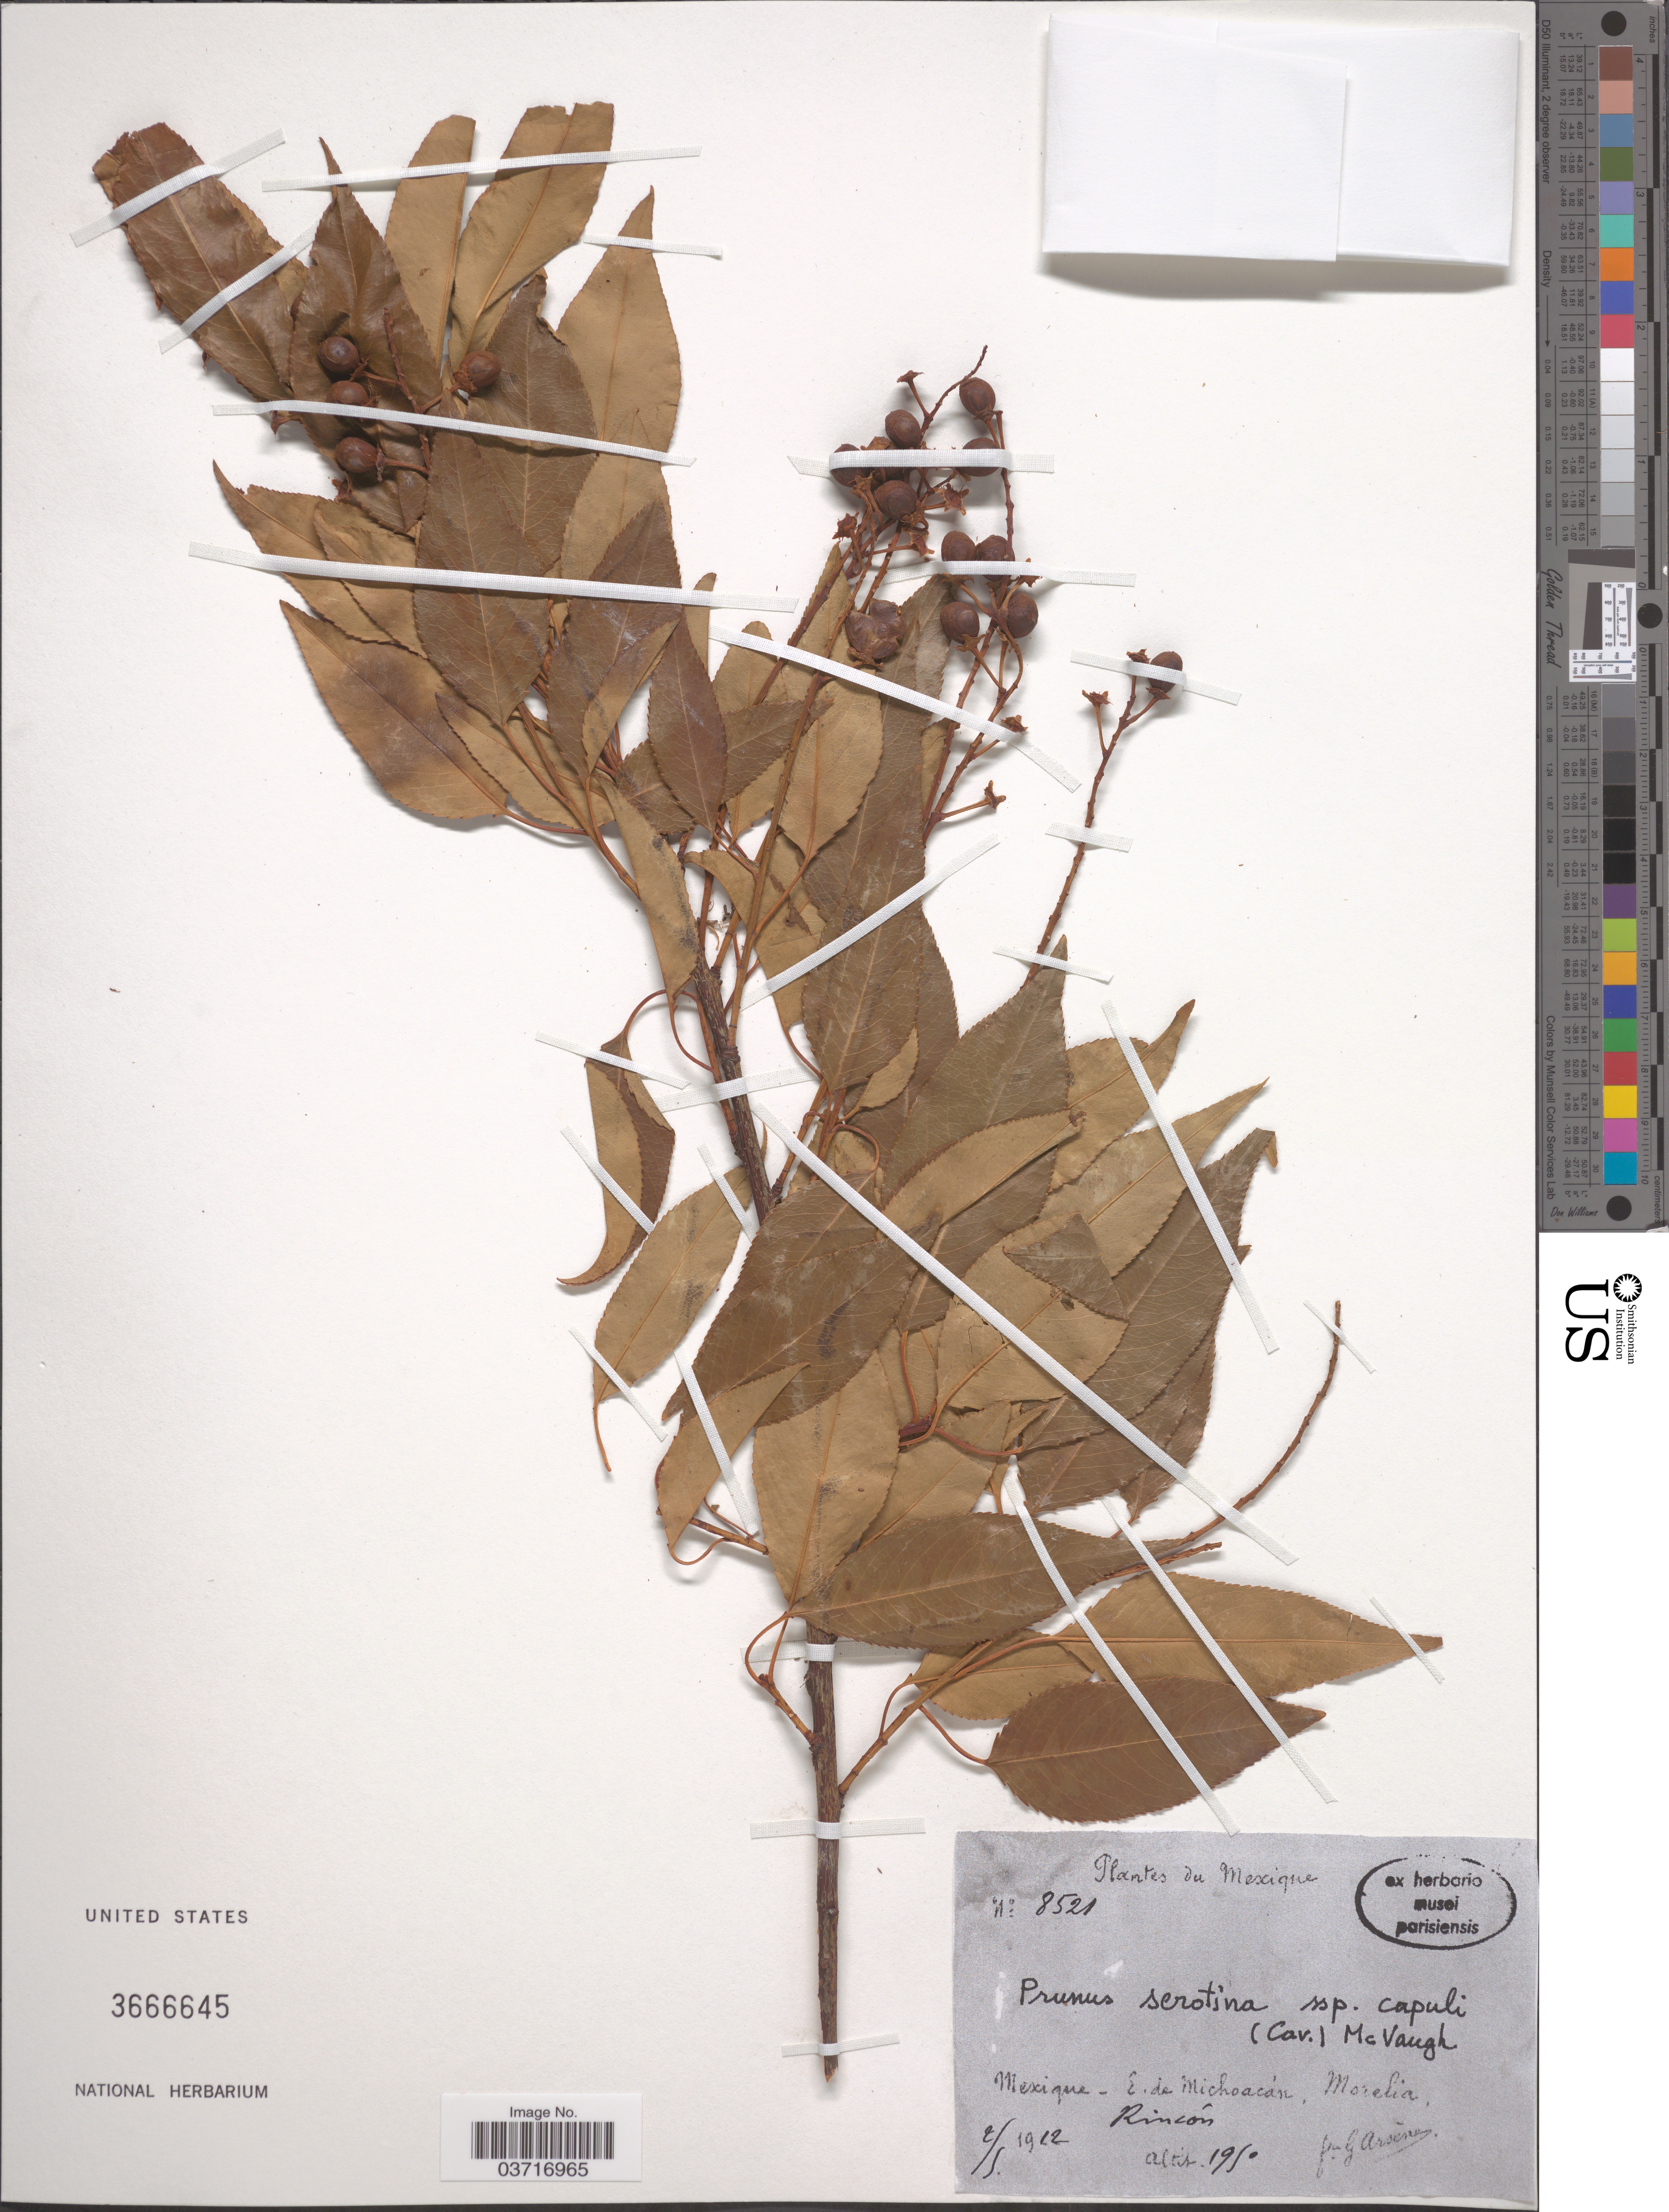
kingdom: Plantae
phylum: Tracheophyta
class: Magnoliopsida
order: Rosales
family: Rosaceae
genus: Prunus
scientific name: Prunus serotina var. salicifolia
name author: (Kunth) Koehne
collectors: Bro. G. Arsène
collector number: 8521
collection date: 1912-05-02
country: Mexico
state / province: Michoacán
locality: E. de Michoacán, Morelia, Rincón.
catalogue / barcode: US 3666645